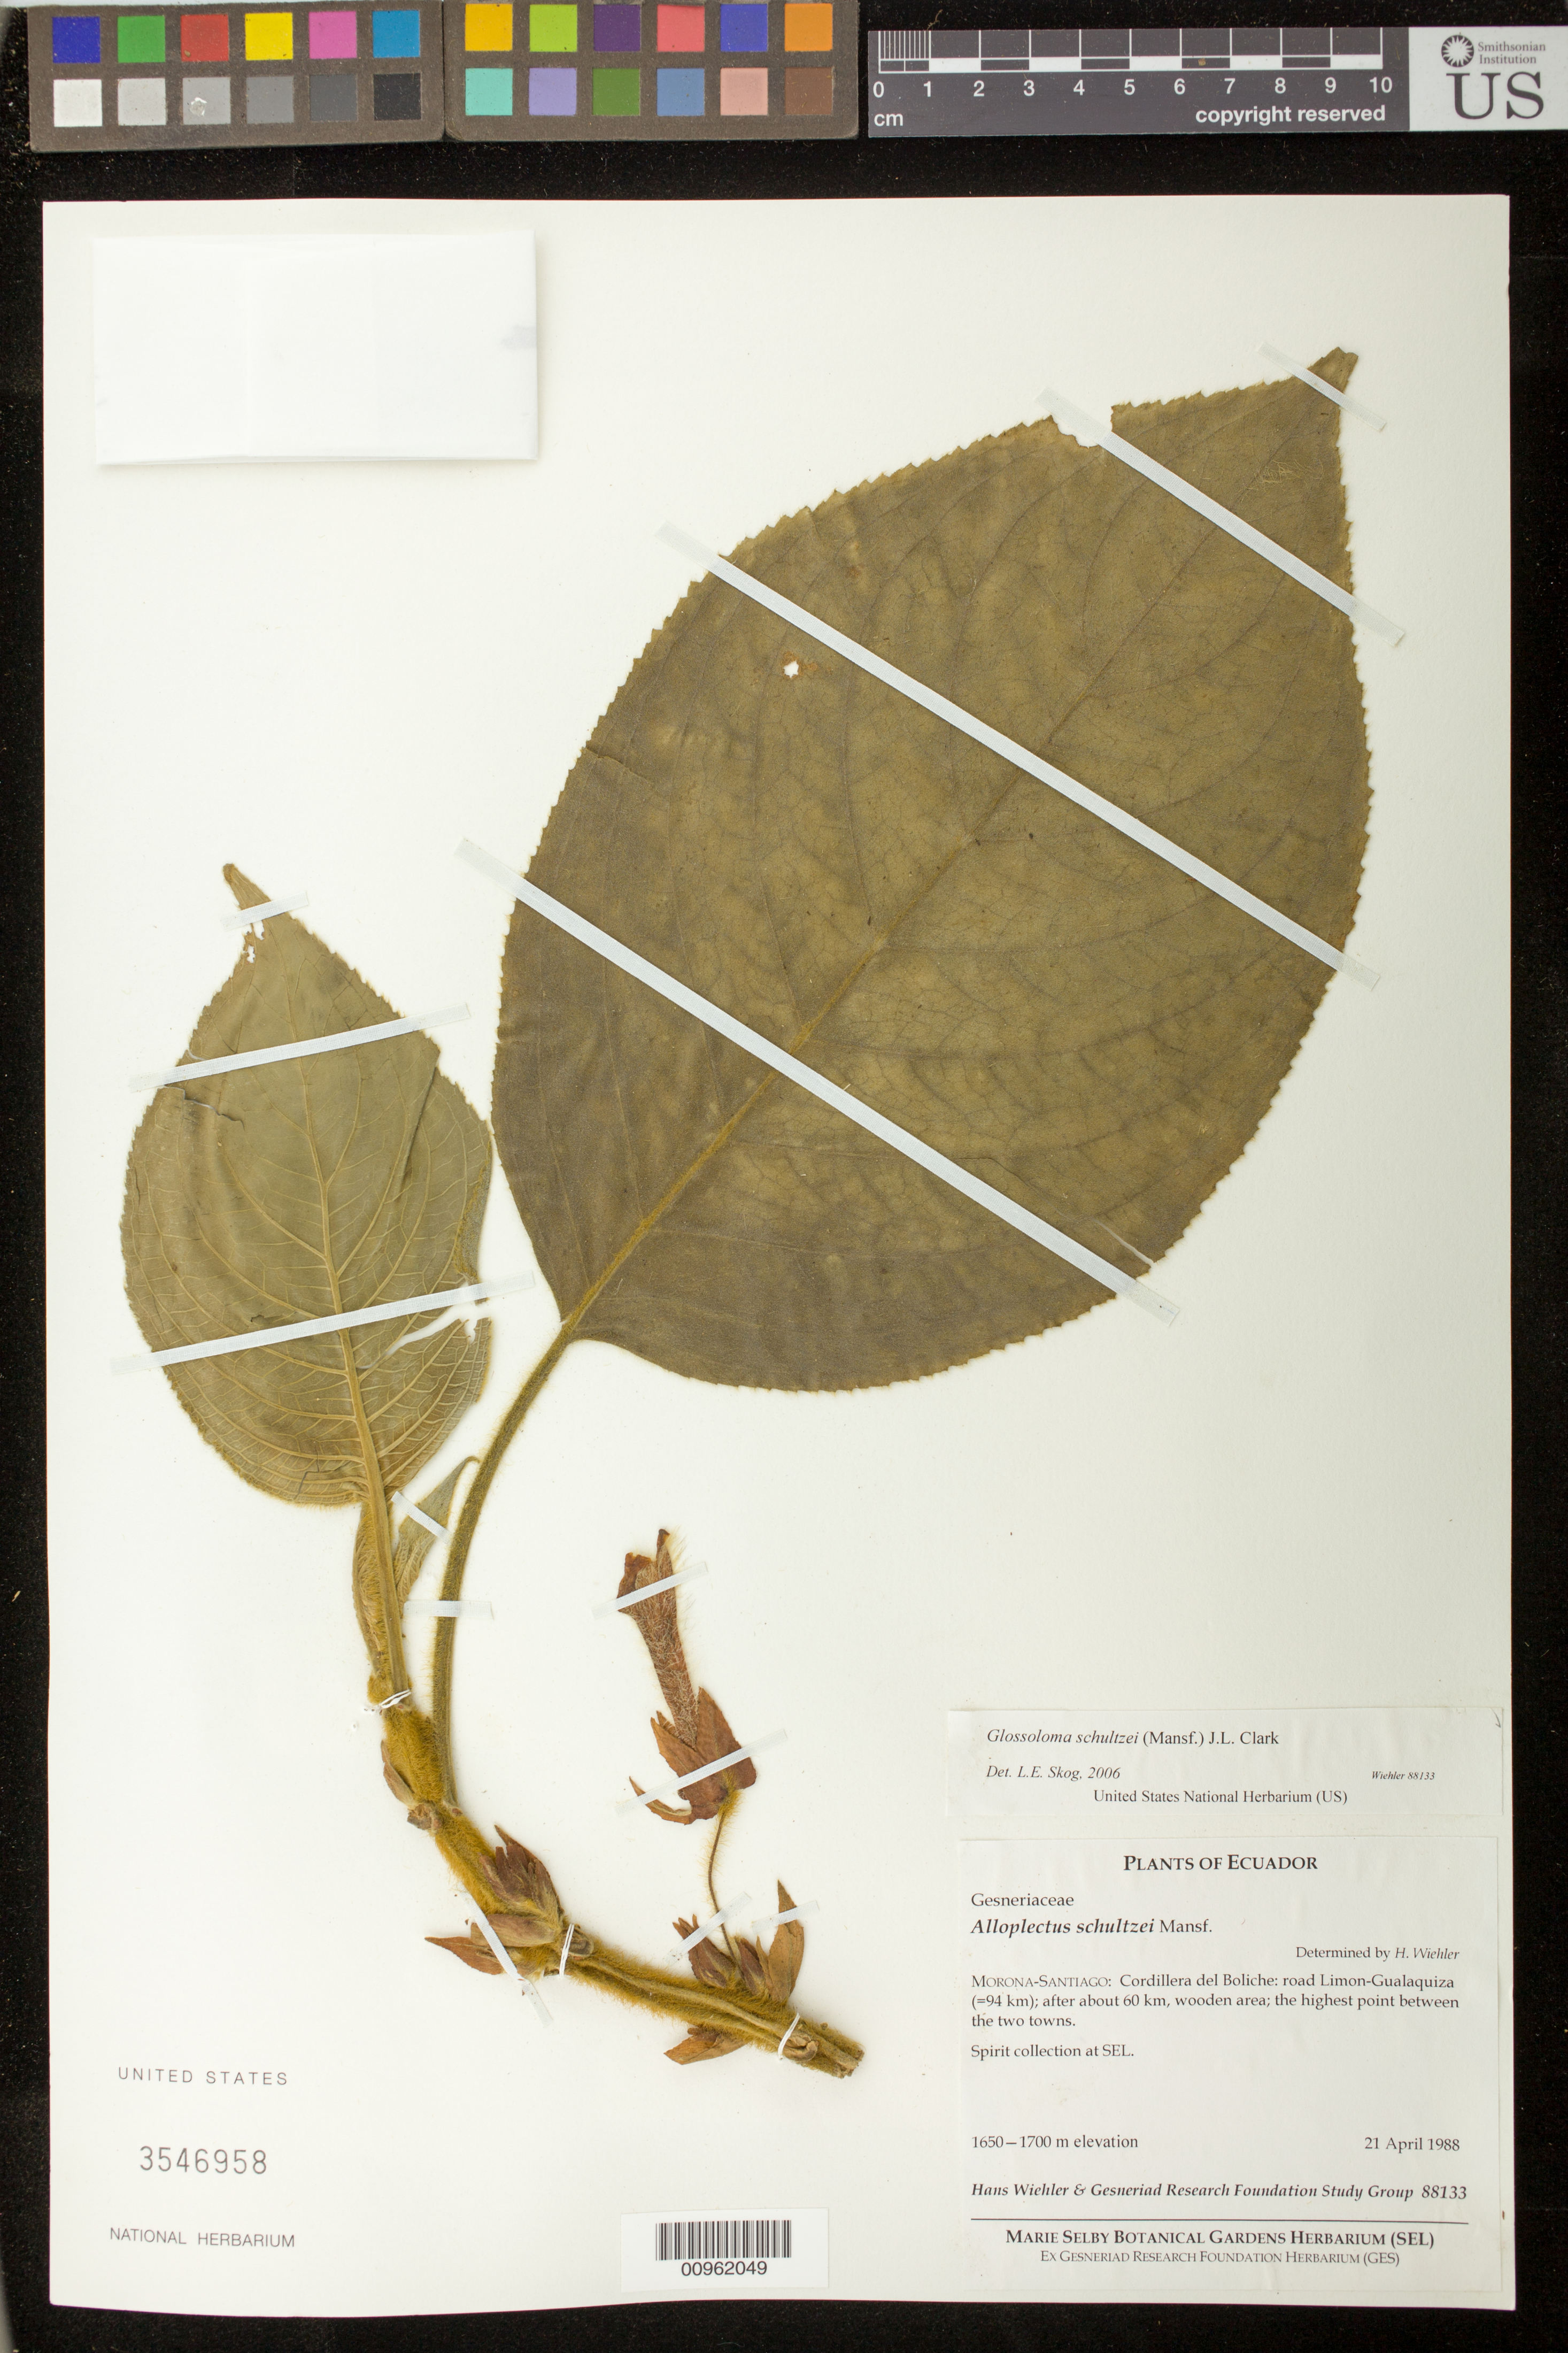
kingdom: Plantae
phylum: Tracheophyta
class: Magnoliopsida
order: Lamiales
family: Gesneriaceae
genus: Glossoloma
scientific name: Glossoloma schultzei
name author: (Mansf.) J.L. Clark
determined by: Skog, Laurence E.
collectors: H. J. Wiehler & GRF Study Group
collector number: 88133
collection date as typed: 21 Apr 1988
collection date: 1988-04-21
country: Ecuador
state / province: Morona-Santiago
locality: Morona-Santiago: Cordillera del Boliche, road Limón - Gualaquiza (=94 km); after about 60 km, wooden area; the highest point between the two towns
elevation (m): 1650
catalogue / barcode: US 3546958